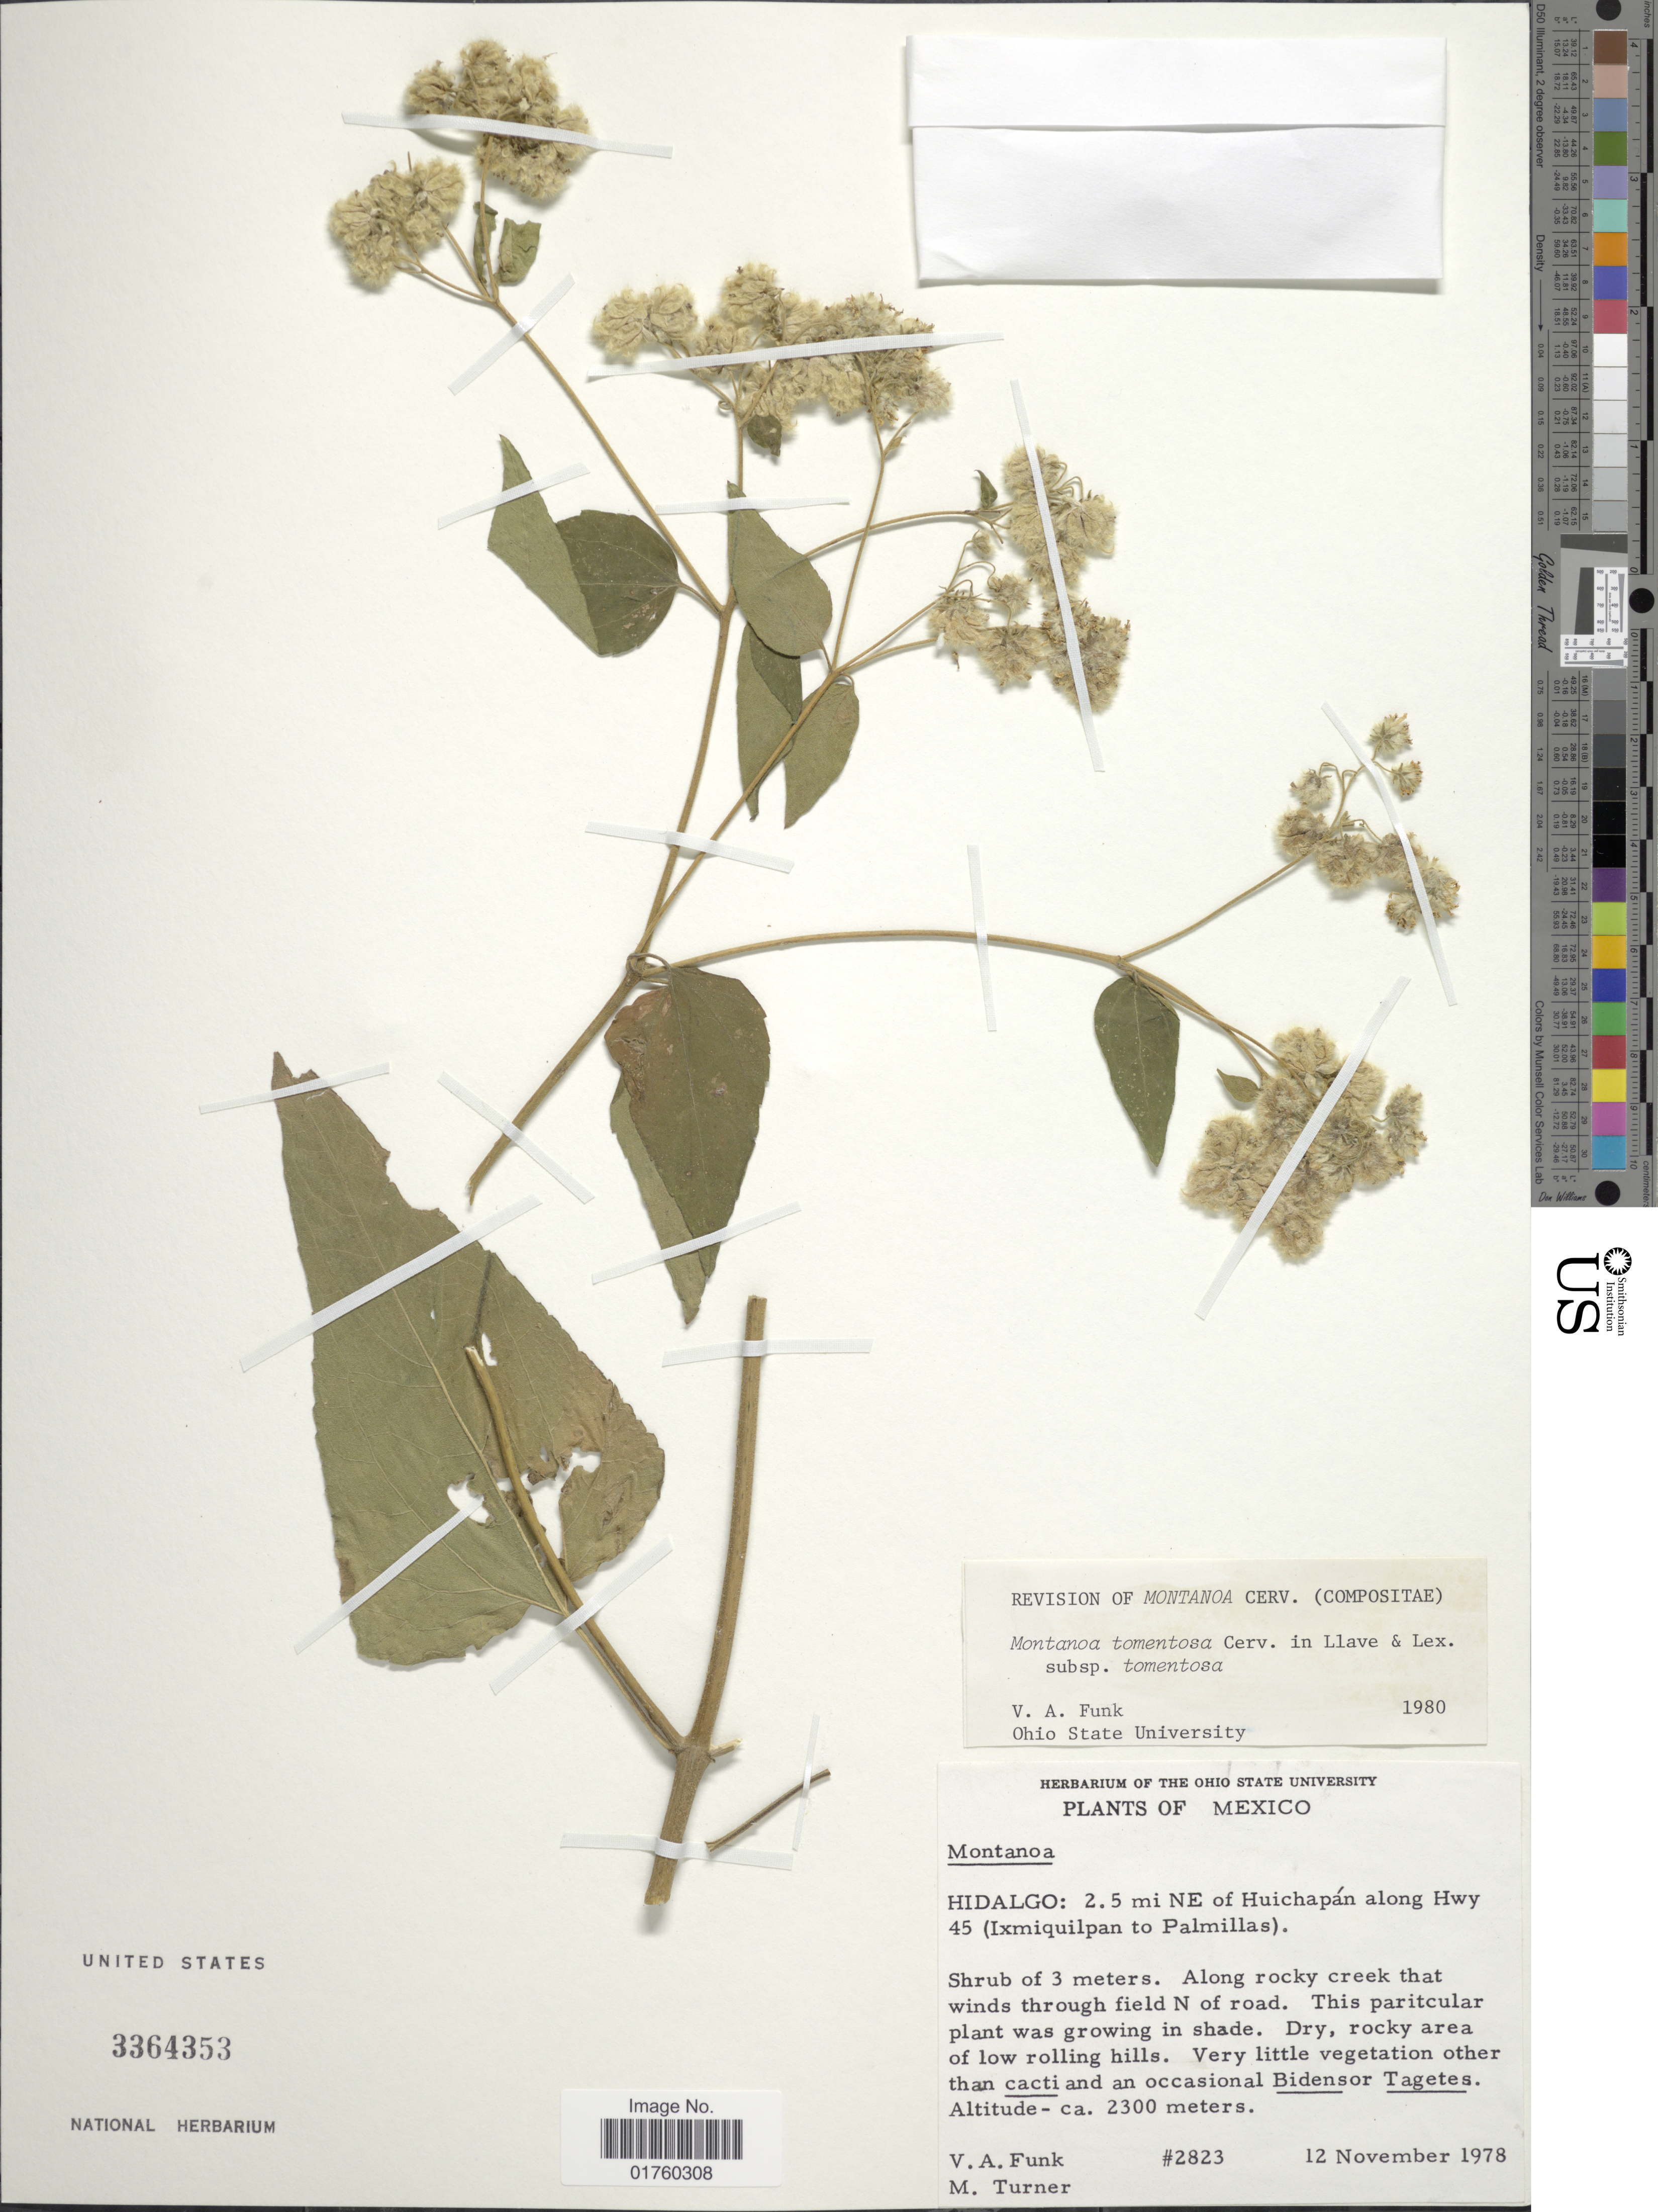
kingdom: Plantae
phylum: Tracheophyta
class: Magnoliopsida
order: Asterales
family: Asteraceae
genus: Montanoa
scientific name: Montanoa tomentosa subsp. tomentosa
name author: Cerv.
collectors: V. Funk & M. Turner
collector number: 2823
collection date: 1978-11-12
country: Mexico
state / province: Hidalgo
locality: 2.5 mi NE of Huichapan along Hwy 45 (Ixmiquilpan to Palmillas), along rocky creek that winds through field N of road.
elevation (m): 2300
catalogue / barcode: US 3364353